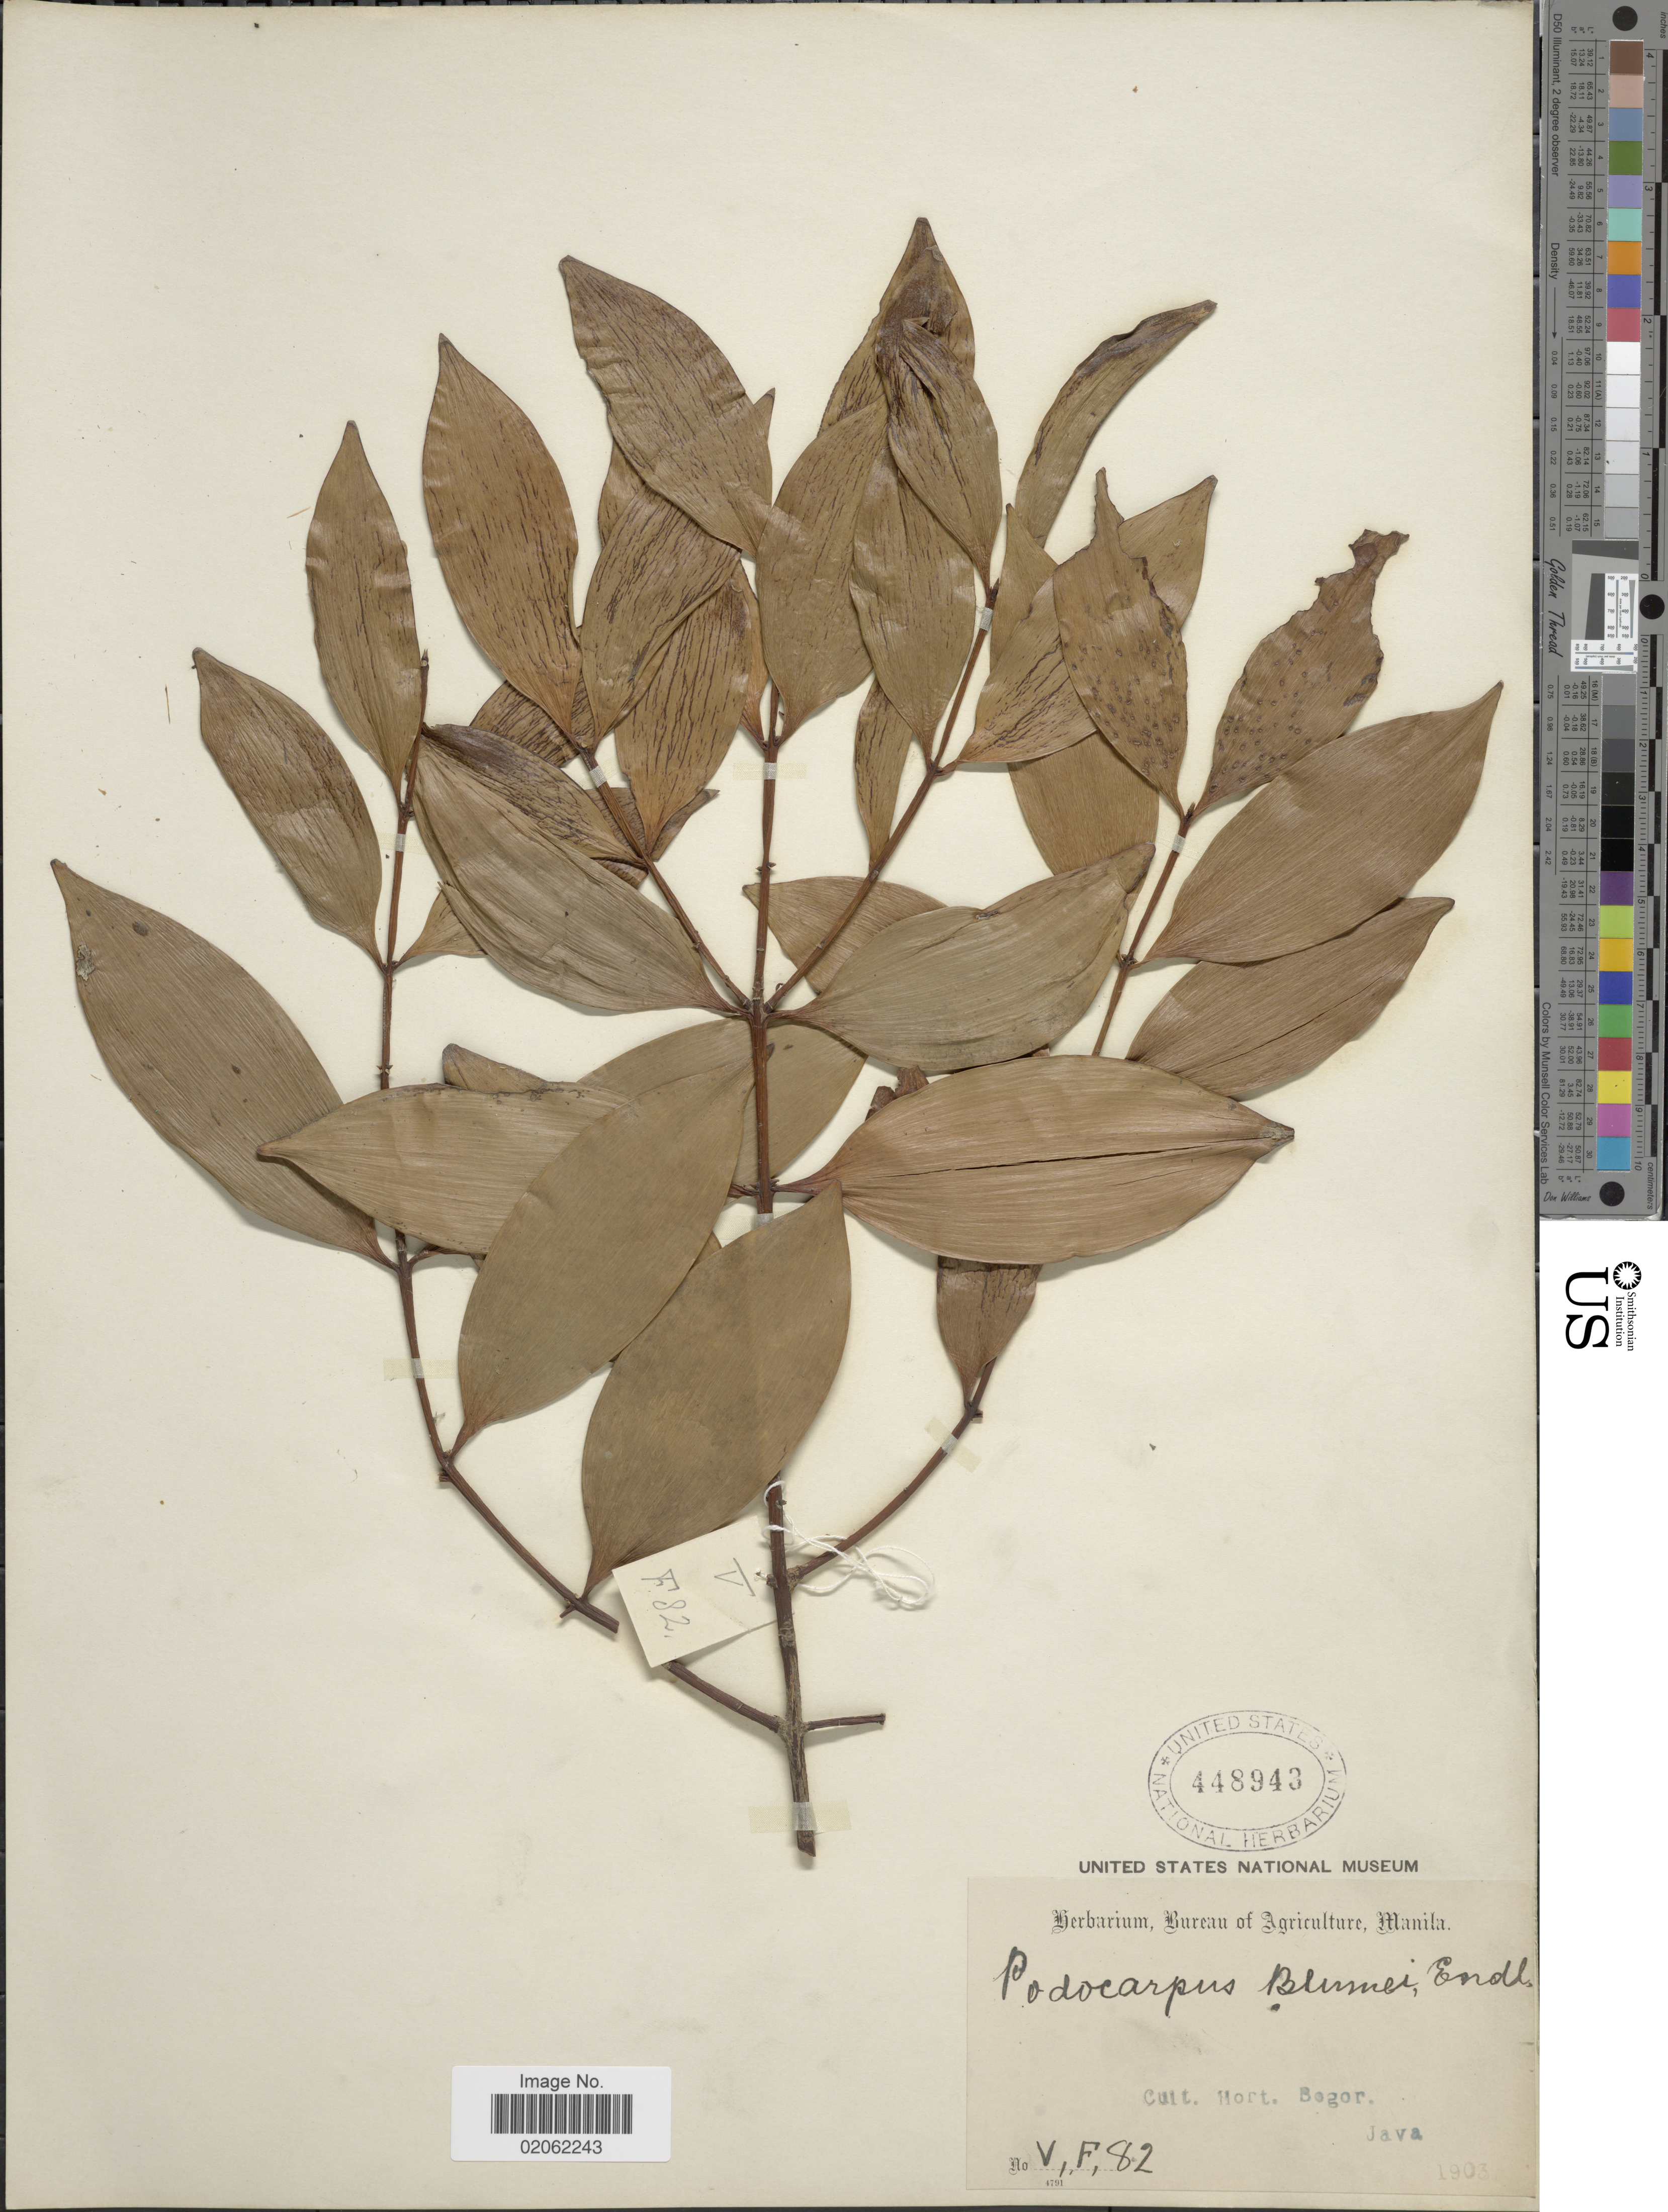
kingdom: Plantae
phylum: Tracheophyta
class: Pinopsida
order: Pinales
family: Podocarpaceae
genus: Decussocarpus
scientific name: Decussocarpus wallichianus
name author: (C. Presl) de Laub.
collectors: ex herb. Bureau of Science Manila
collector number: VF82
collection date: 1903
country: Indonesia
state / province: Java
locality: Cult Hort Bogor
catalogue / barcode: US 448943